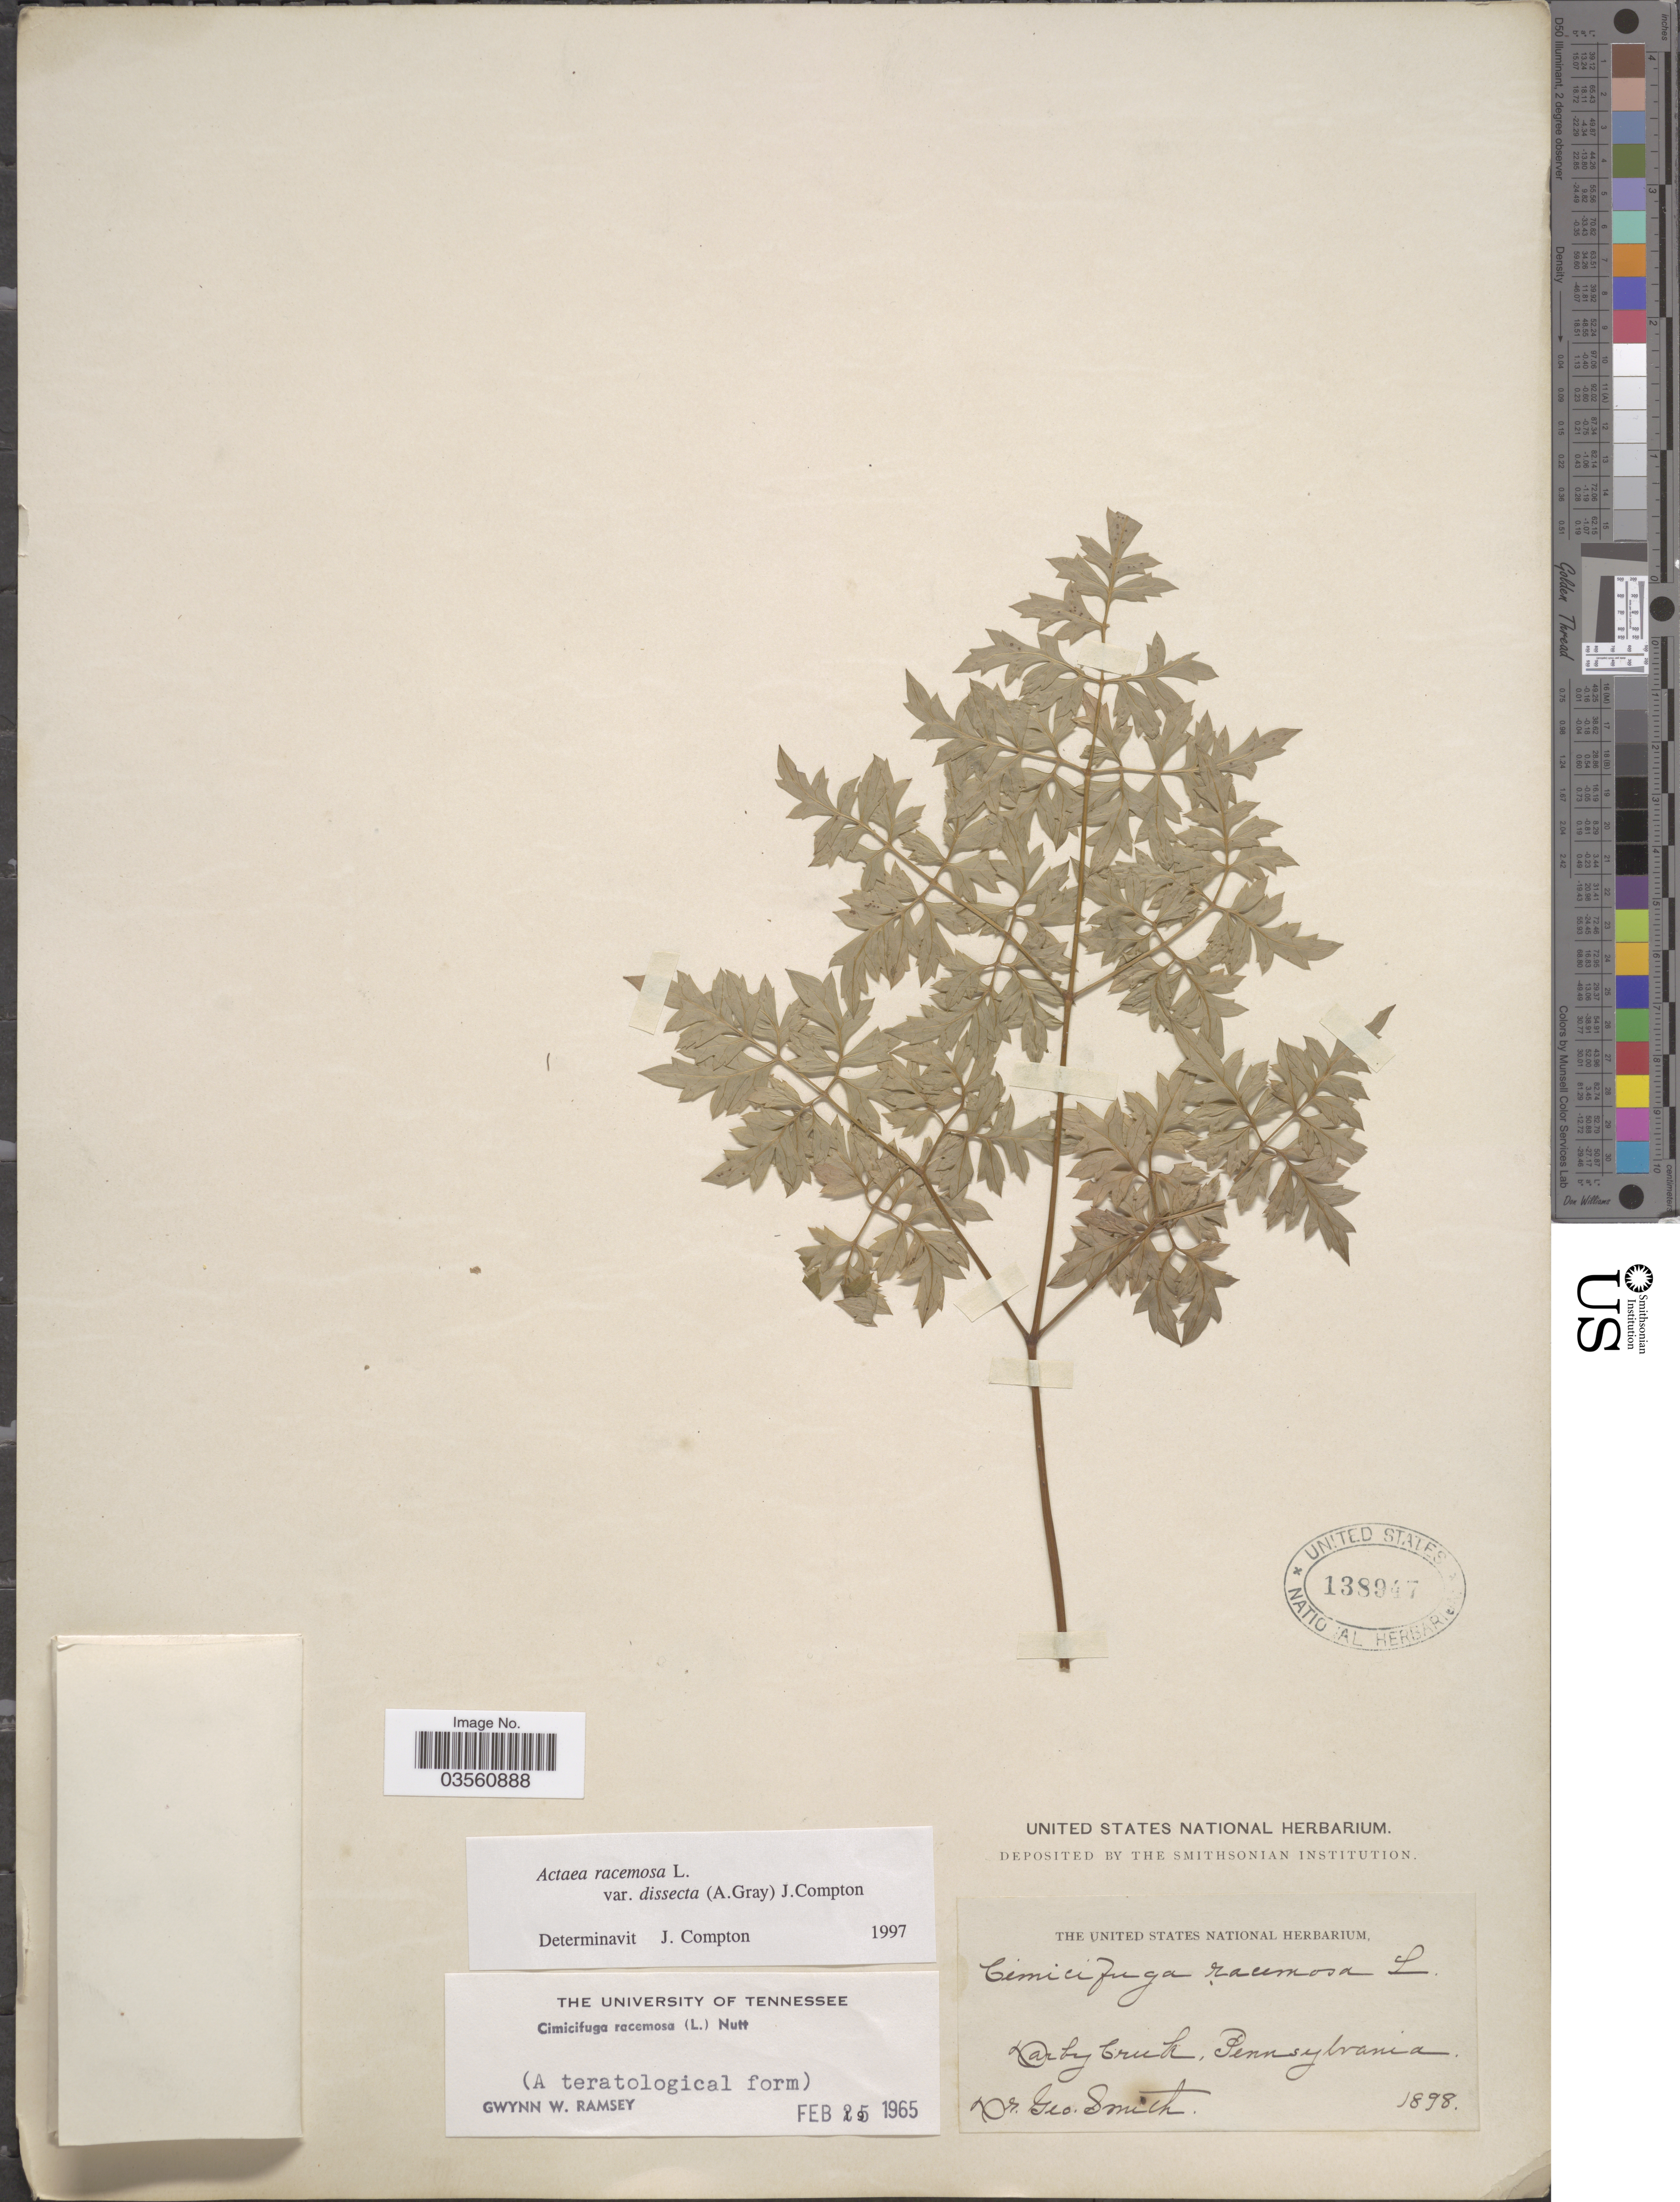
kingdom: Plantae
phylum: Tracheophyta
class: Magnoliopsida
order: Ranunculales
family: Ranunculaceae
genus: Actaea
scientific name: Actaea racemosa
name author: L.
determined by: Strong, M. T., (US), Smithsonian Institution - National Museum of Natural History (UNITED STATES)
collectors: Geo. L. Smith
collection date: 1898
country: United States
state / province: Pennsylvania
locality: Darby Creek.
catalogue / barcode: US 138947